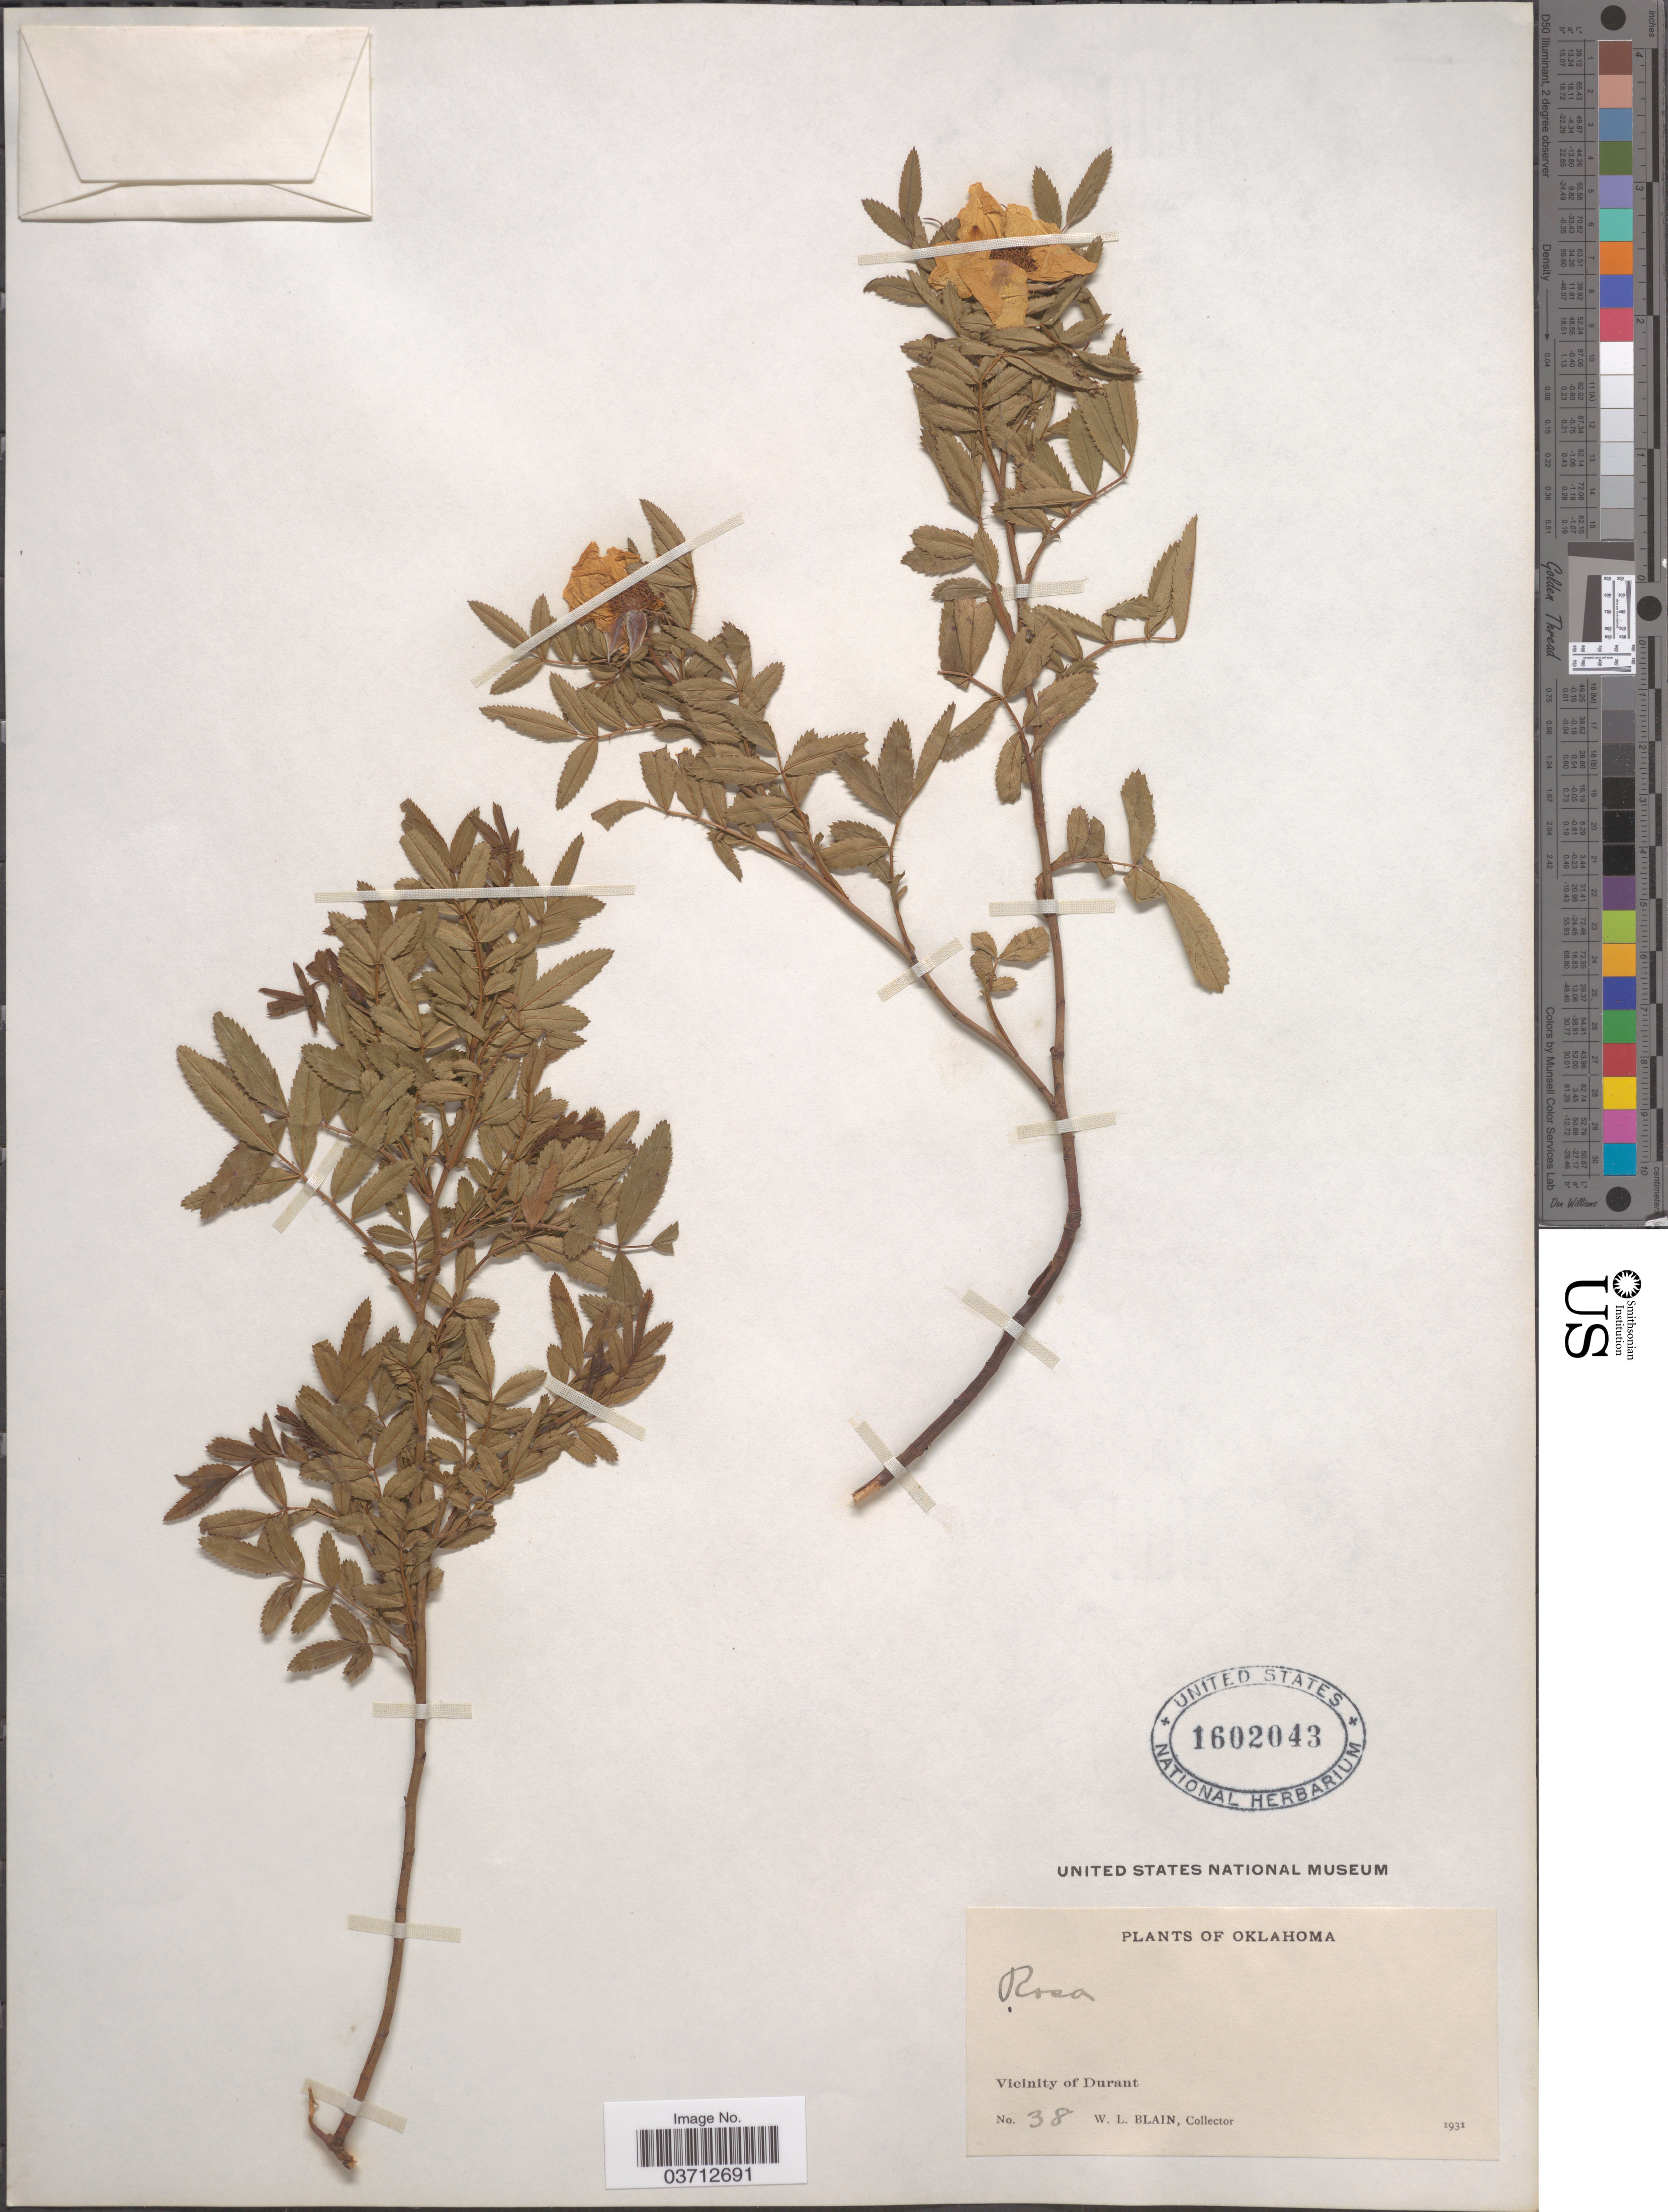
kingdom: Plantae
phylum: Tracheophyta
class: Magnoliopsida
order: Rosales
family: Rosaceae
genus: Rosa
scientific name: Rosa sp.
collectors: W. Blain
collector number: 38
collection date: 1931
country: United States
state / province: Oklahoma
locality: Vicinity of Durant.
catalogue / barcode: US 1602043